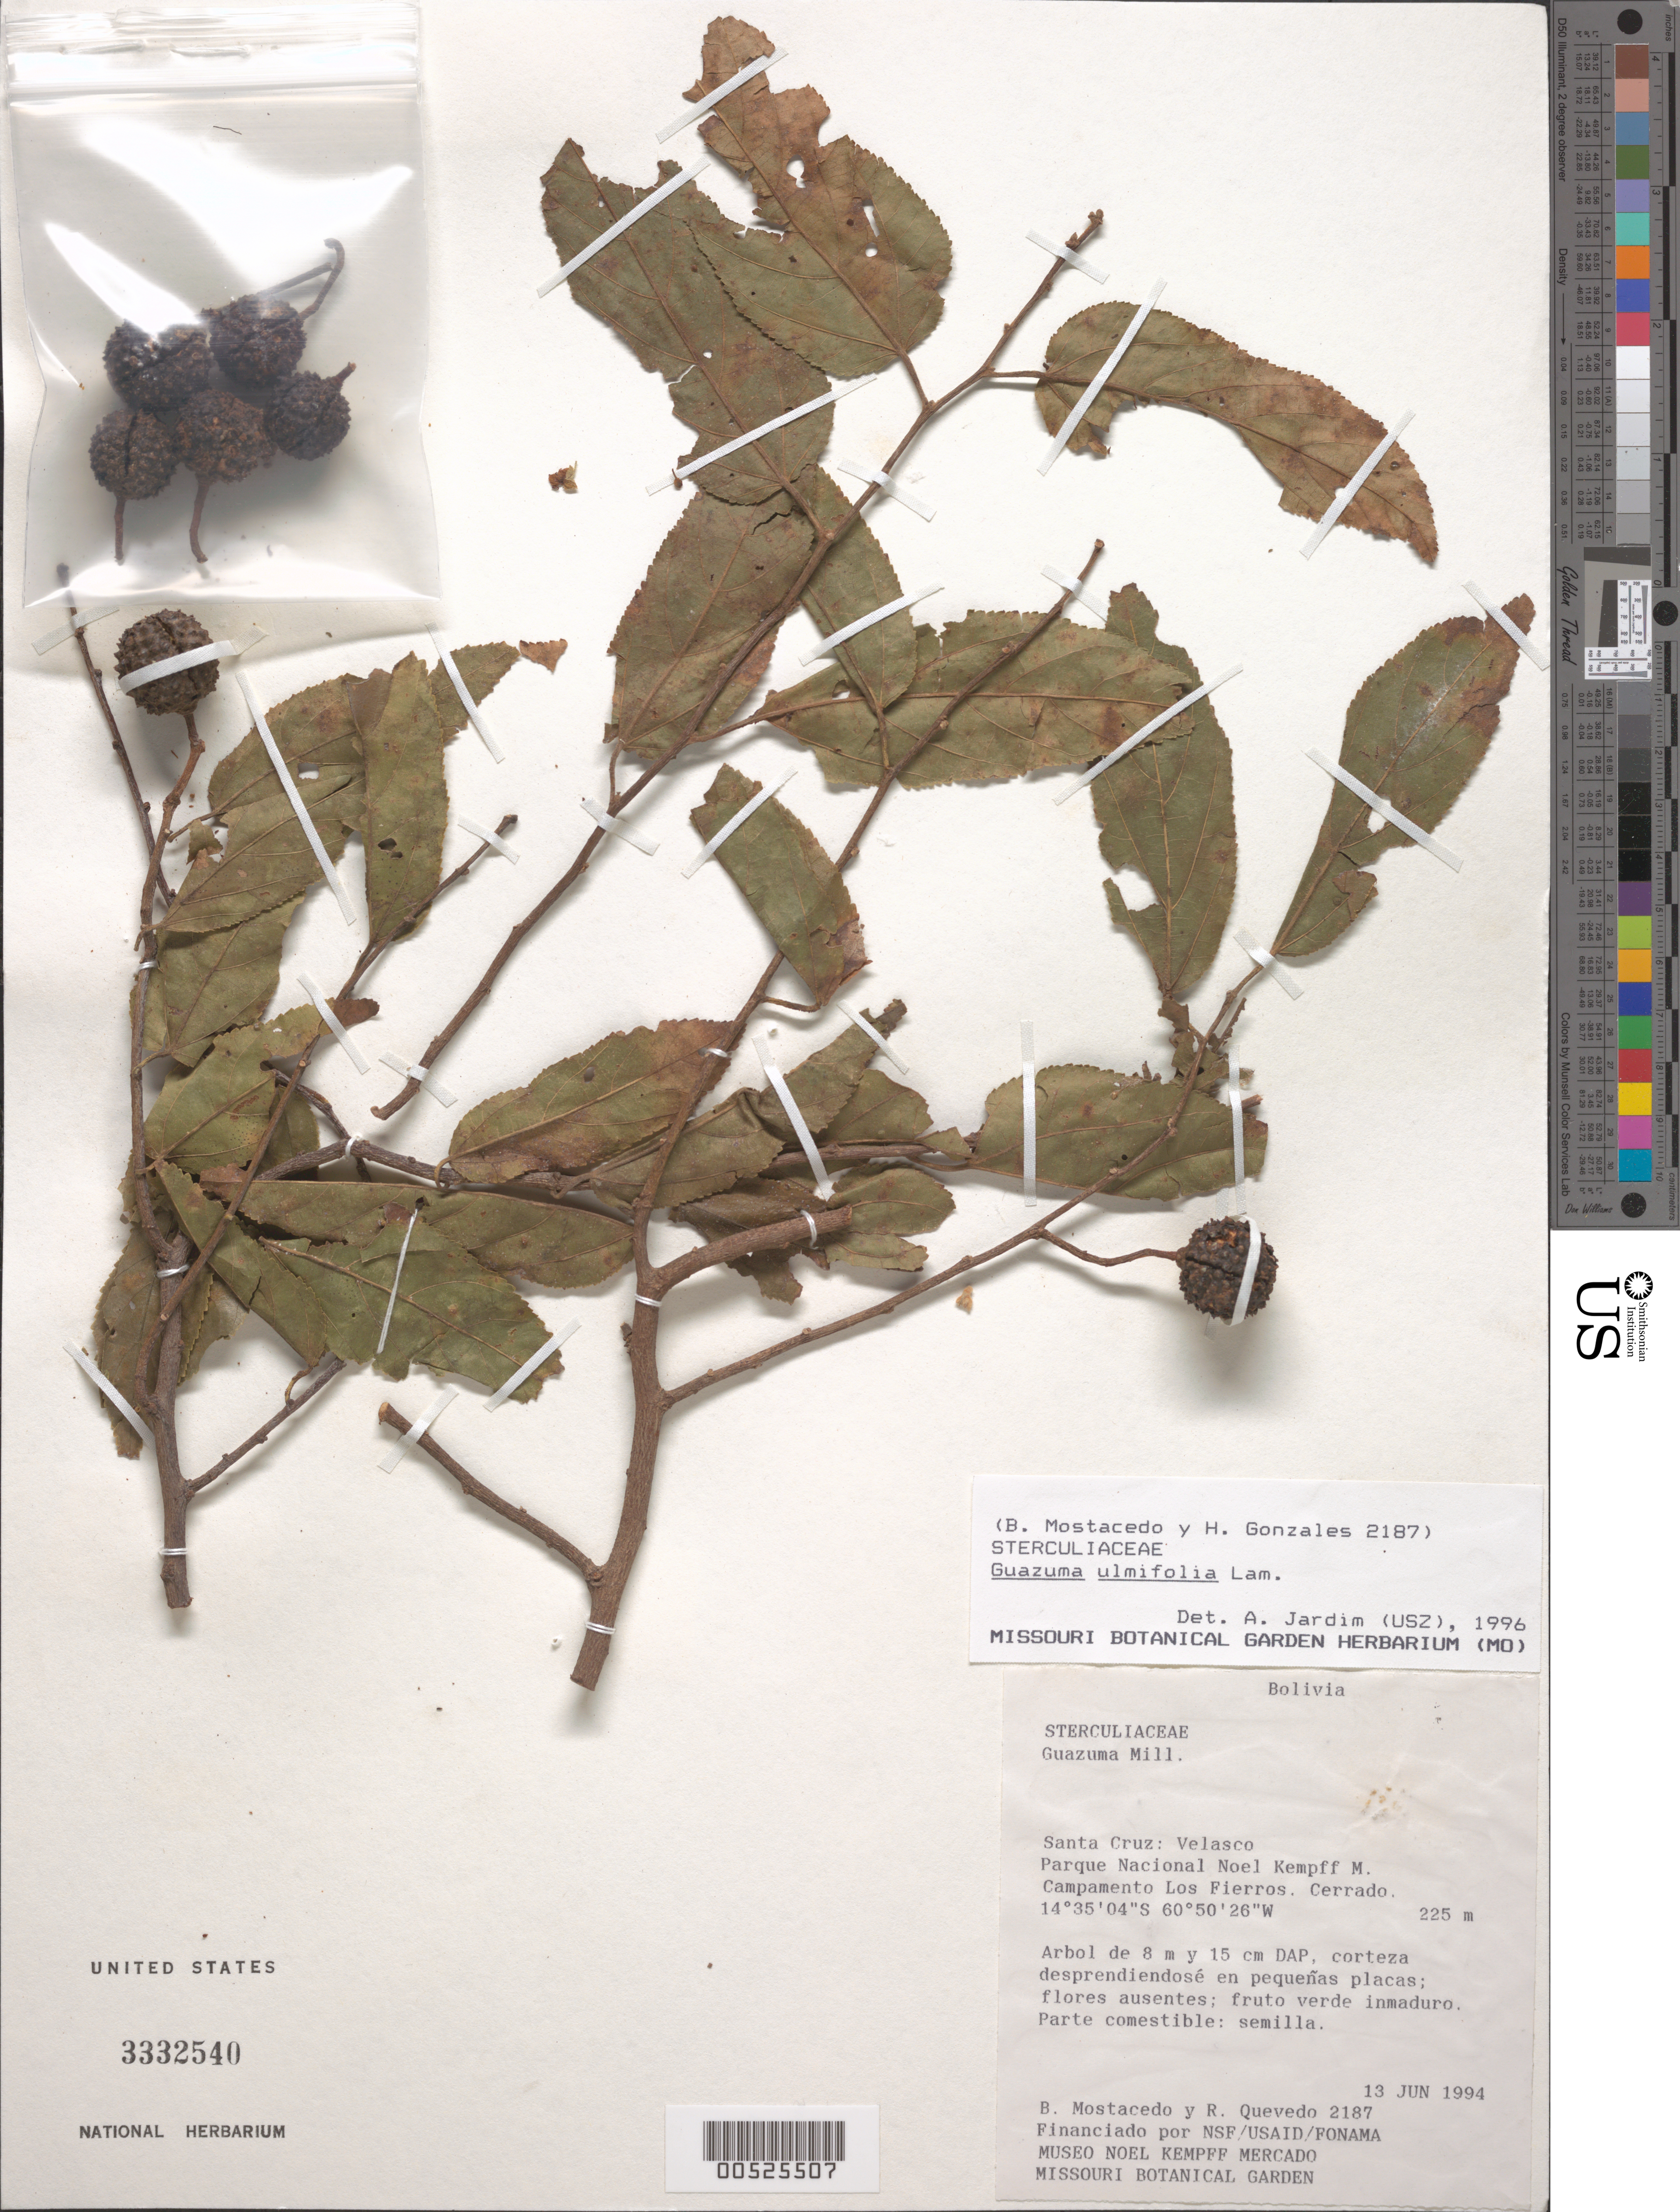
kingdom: Plantae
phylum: Tracheophyta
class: Magnoliopsida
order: Malvales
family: Malvaceae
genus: Guazuma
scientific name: Guazuma ulmifolia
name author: Lam.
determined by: Jardim, A.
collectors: B. Mostacedo & R. Quevedo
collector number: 2187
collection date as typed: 13 Jun 1994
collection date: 1994-06-13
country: Bolivia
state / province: Santa Cruz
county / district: Velasco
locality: Parque Nacional Noel Kempff Meracdo Campamento Los Fierros.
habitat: Cerrado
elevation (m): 225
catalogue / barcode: US 3332540